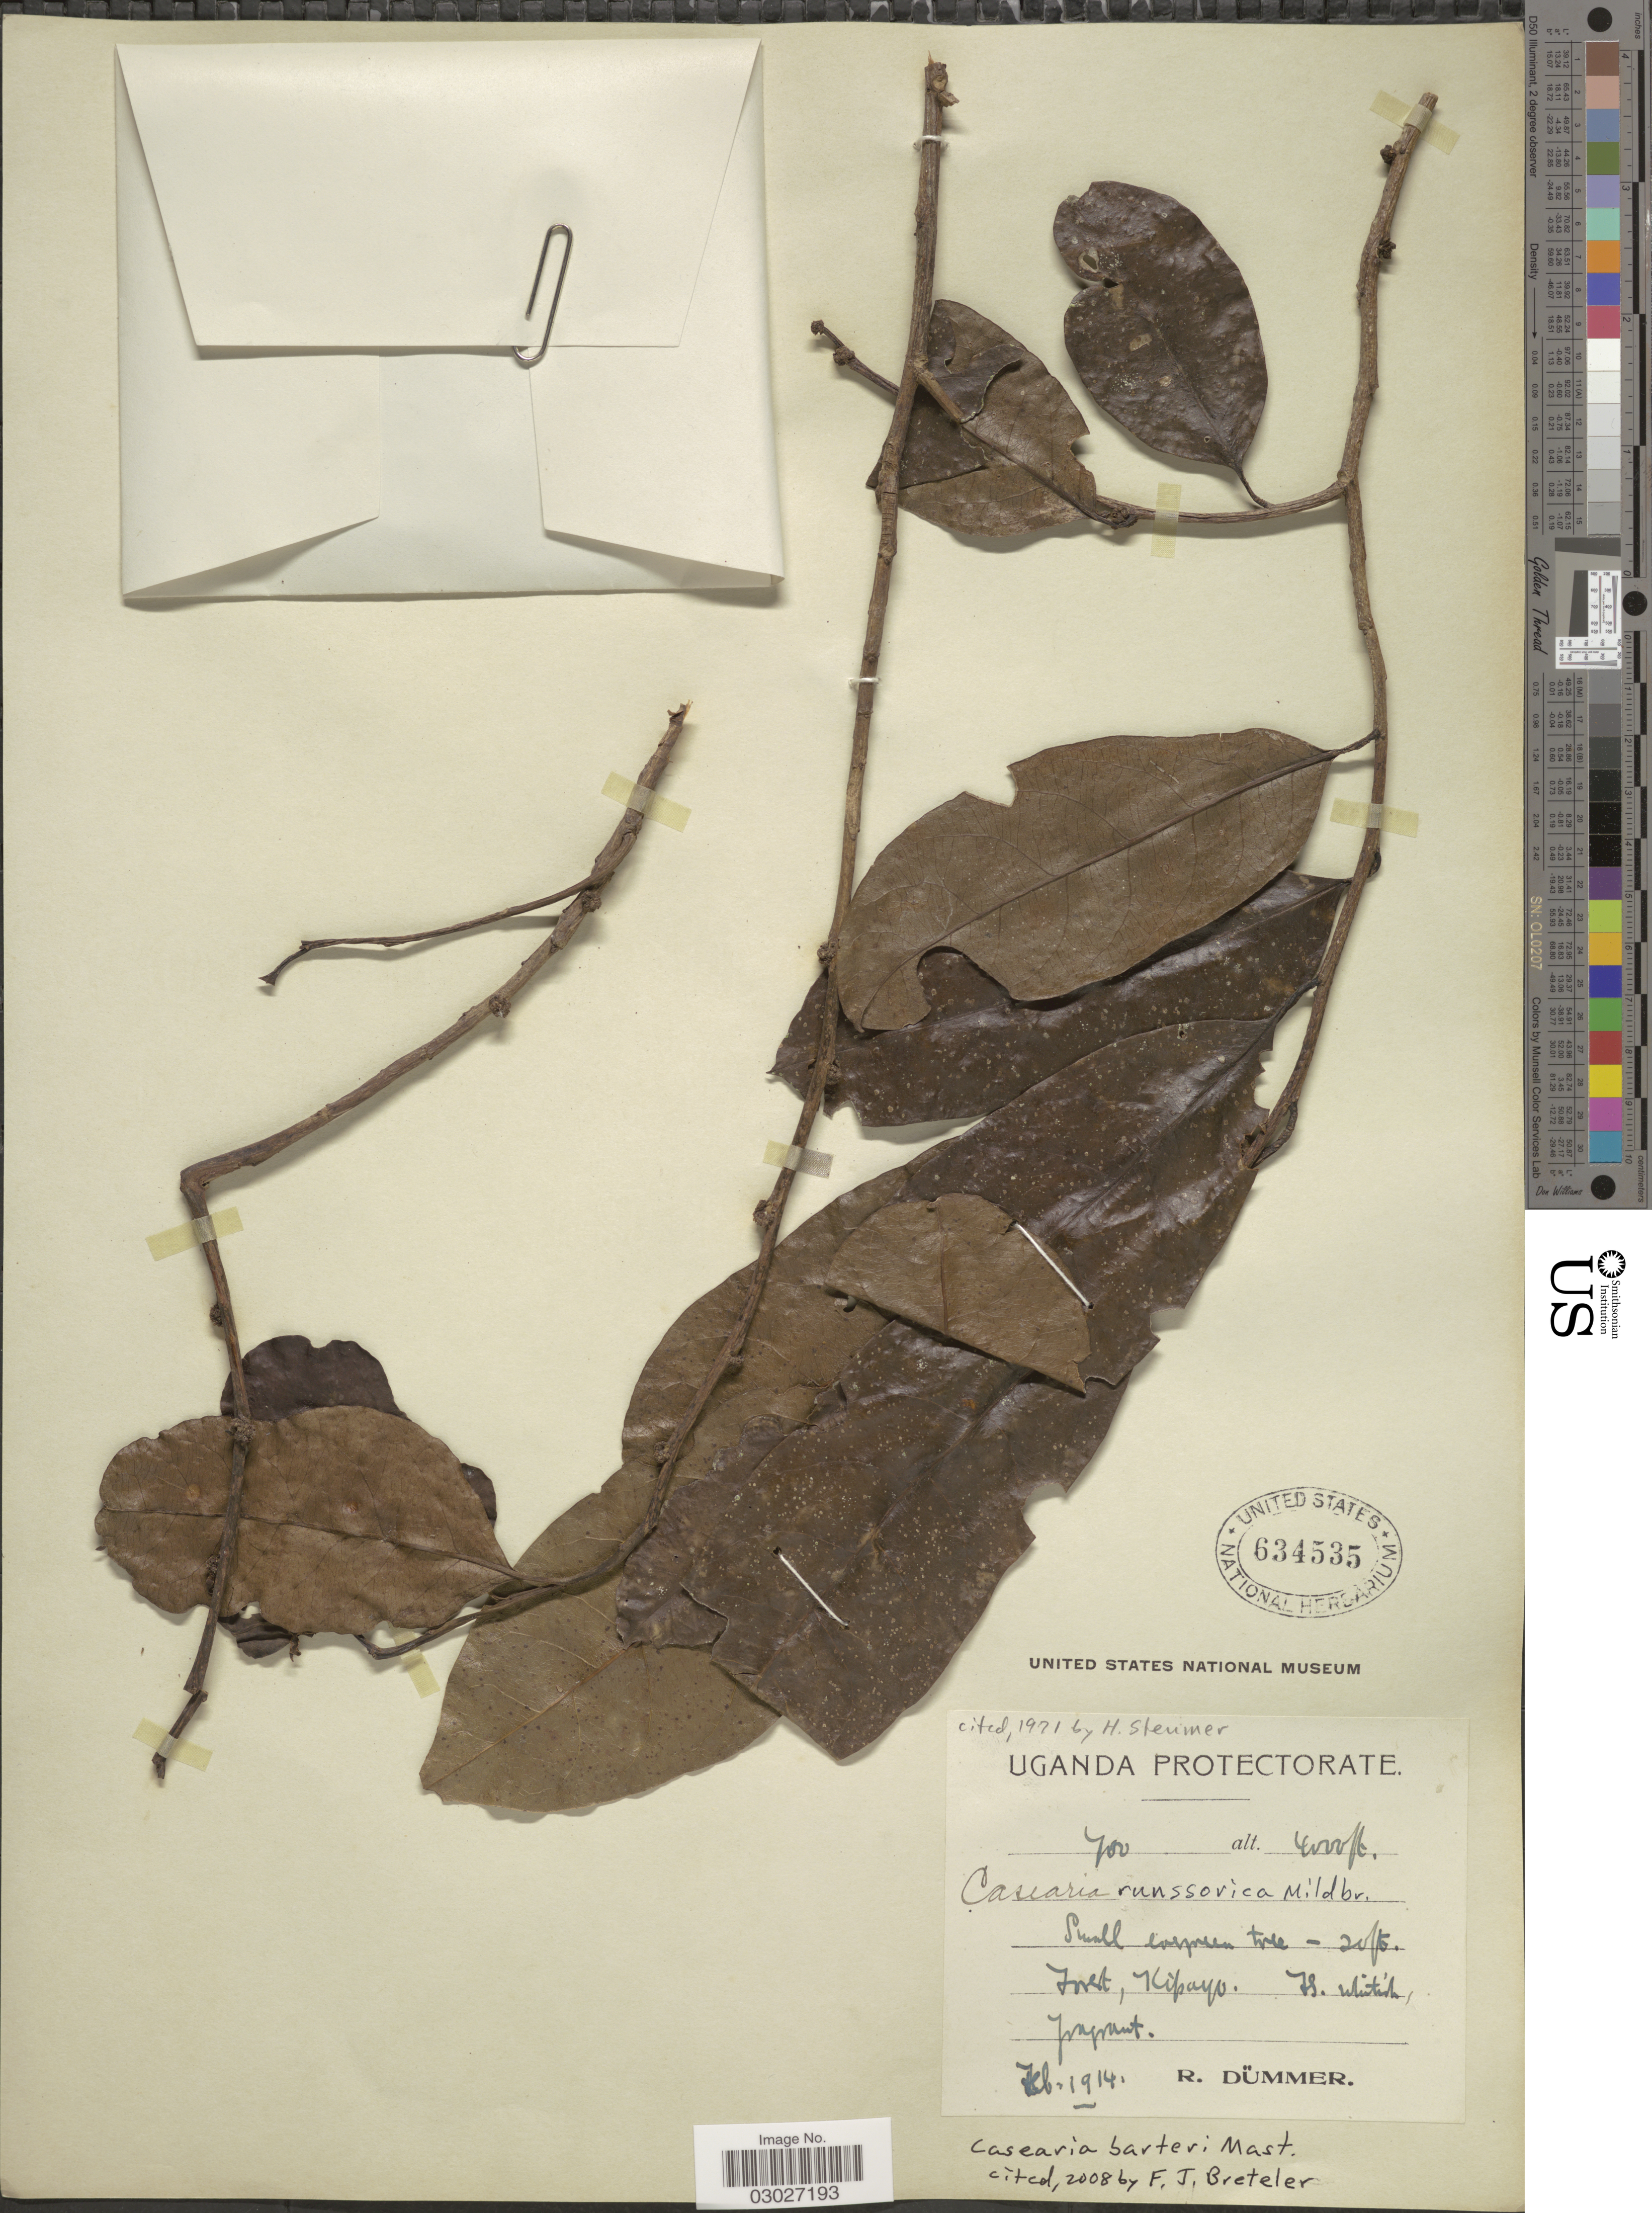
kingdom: Plantae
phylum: Tracheophyta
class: Magnoliopsida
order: Malpighiales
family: Salicaceae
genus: Casearia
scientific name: Casearia barteri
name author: Mast.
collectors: R. A. Dümmer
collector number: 700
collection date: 1914-02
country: Uganda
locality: Uganda Protectorate. Forest, Kibayo.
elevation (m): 1219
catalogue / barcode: US 634535